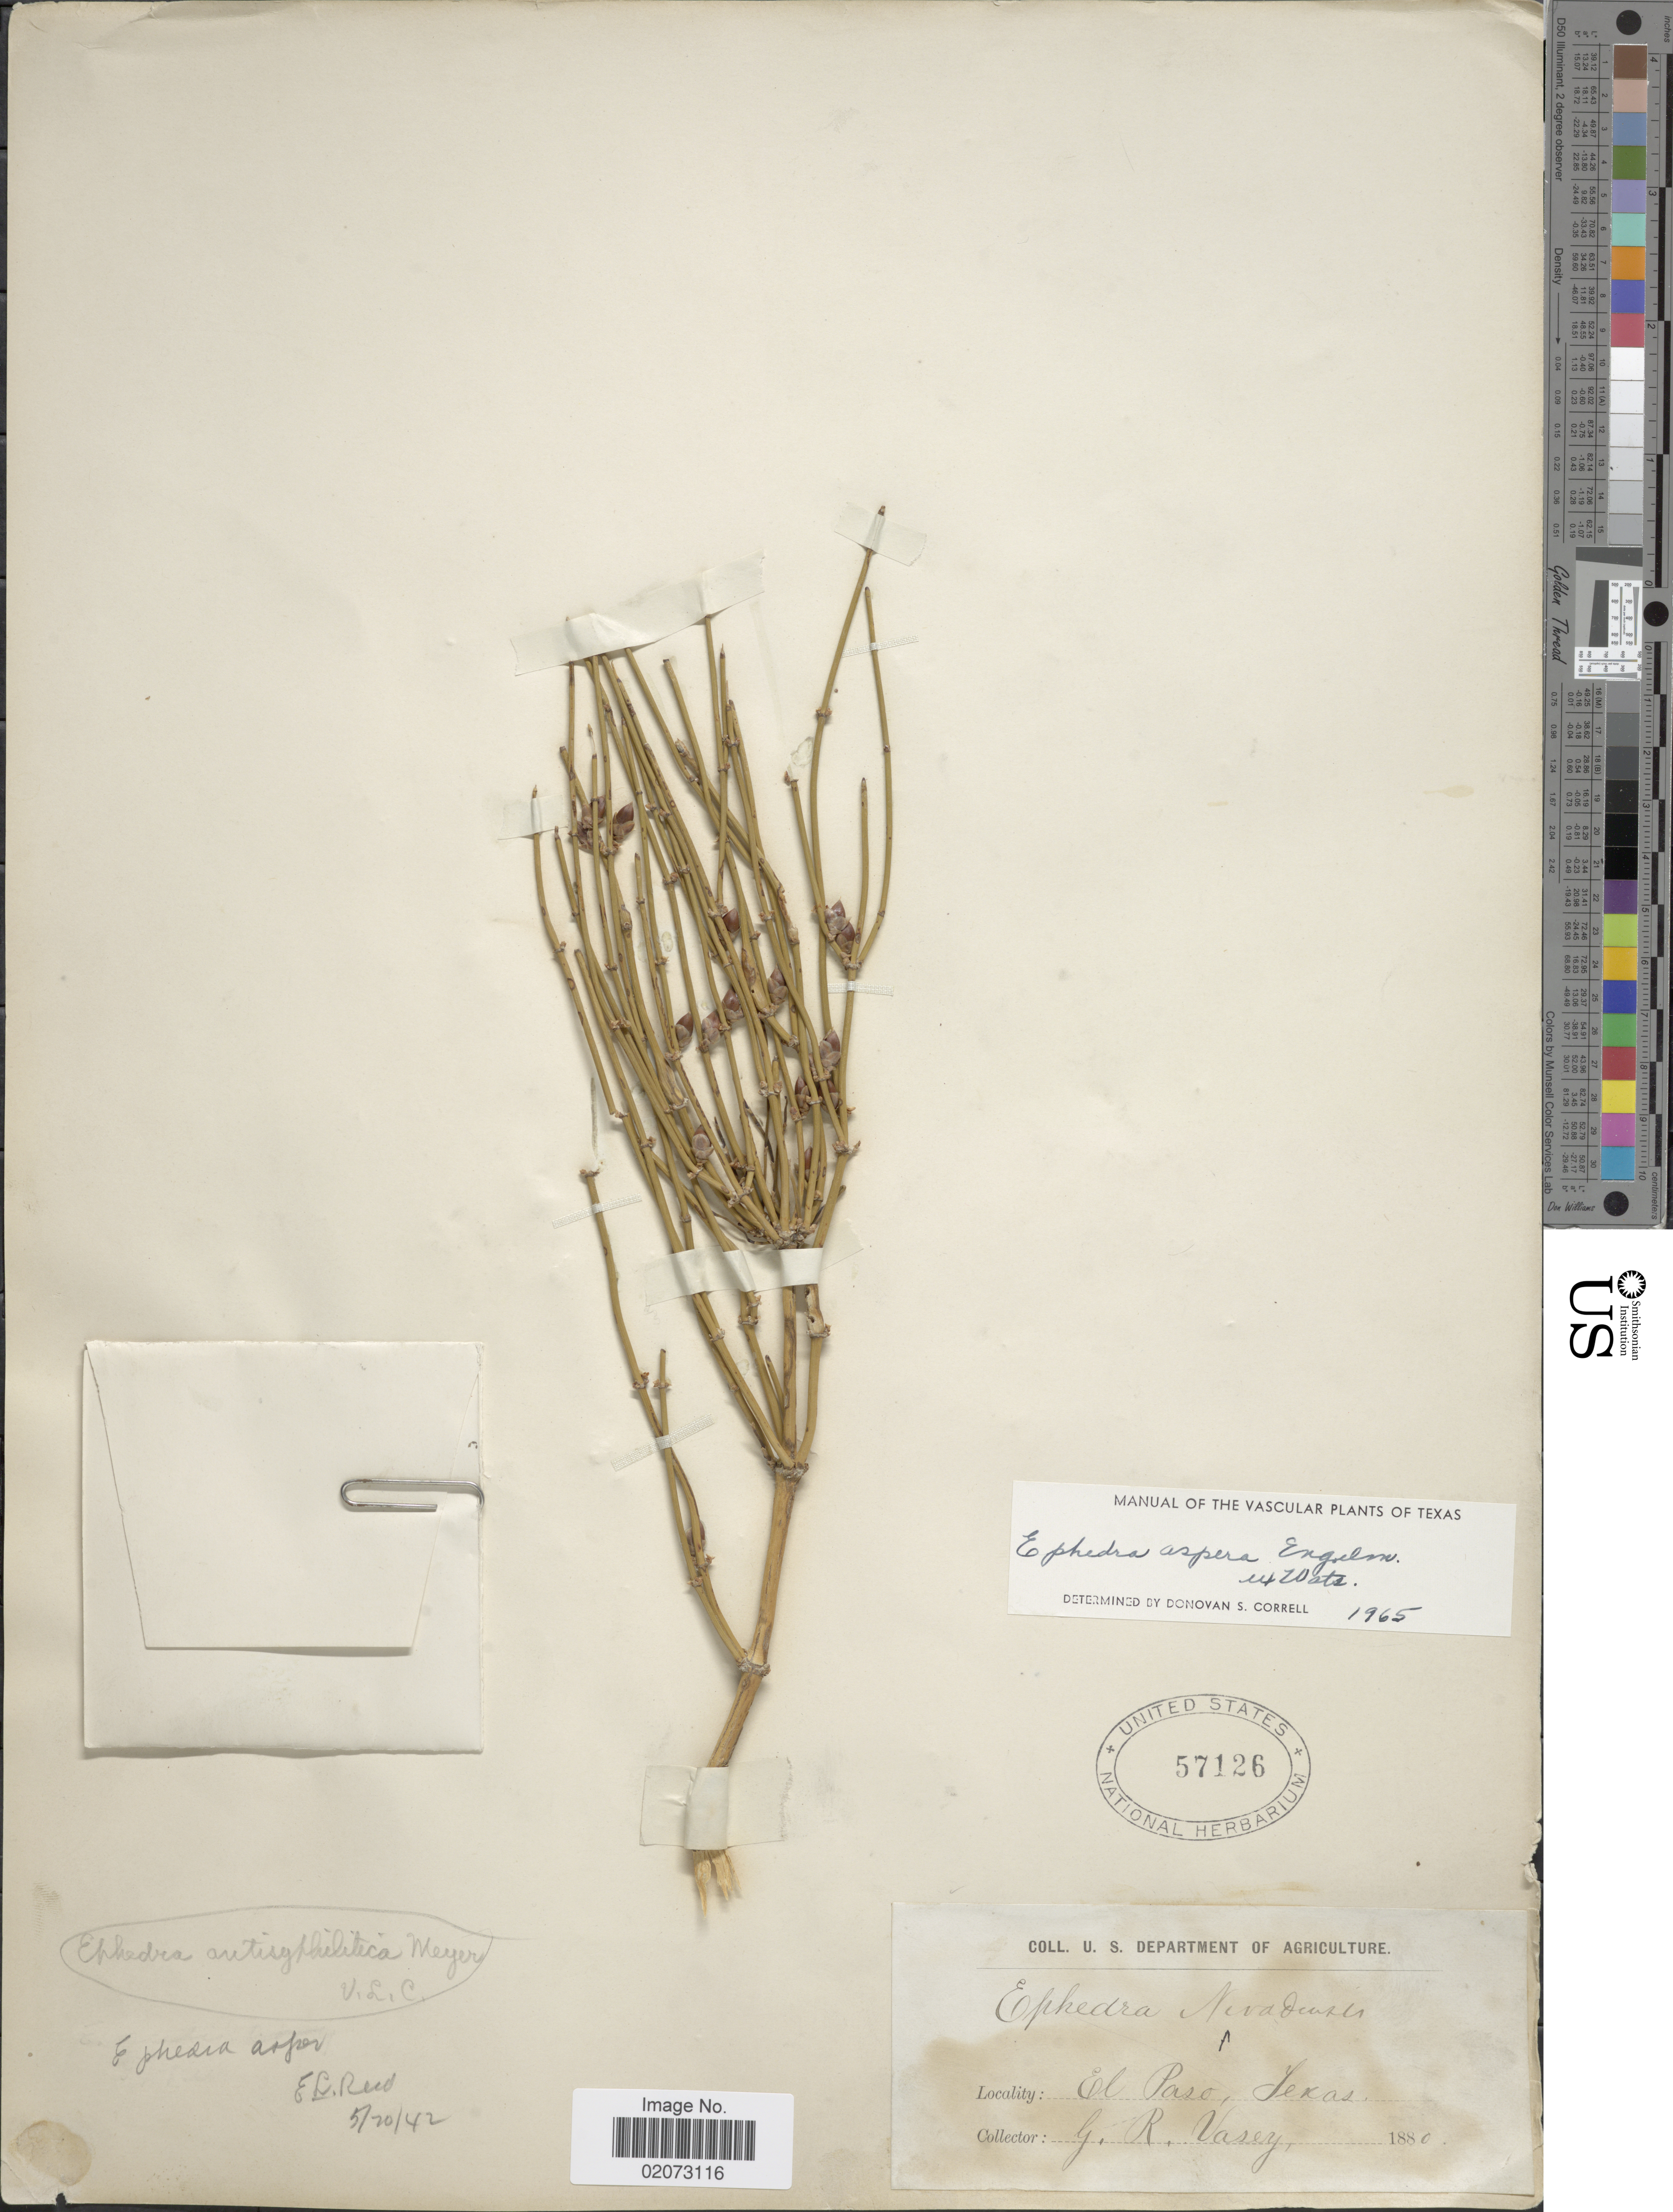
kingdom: Plantae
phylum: Tracheophyta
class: Gnetopsida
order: Ephedrales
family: Ephedraceae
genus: Ephedra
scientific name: Ephedra aspera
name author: Engelm. ex S. Watson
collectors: G. R. Vasey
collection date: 1880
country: United States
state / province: Texas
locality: El Paso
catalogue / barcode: US 57126